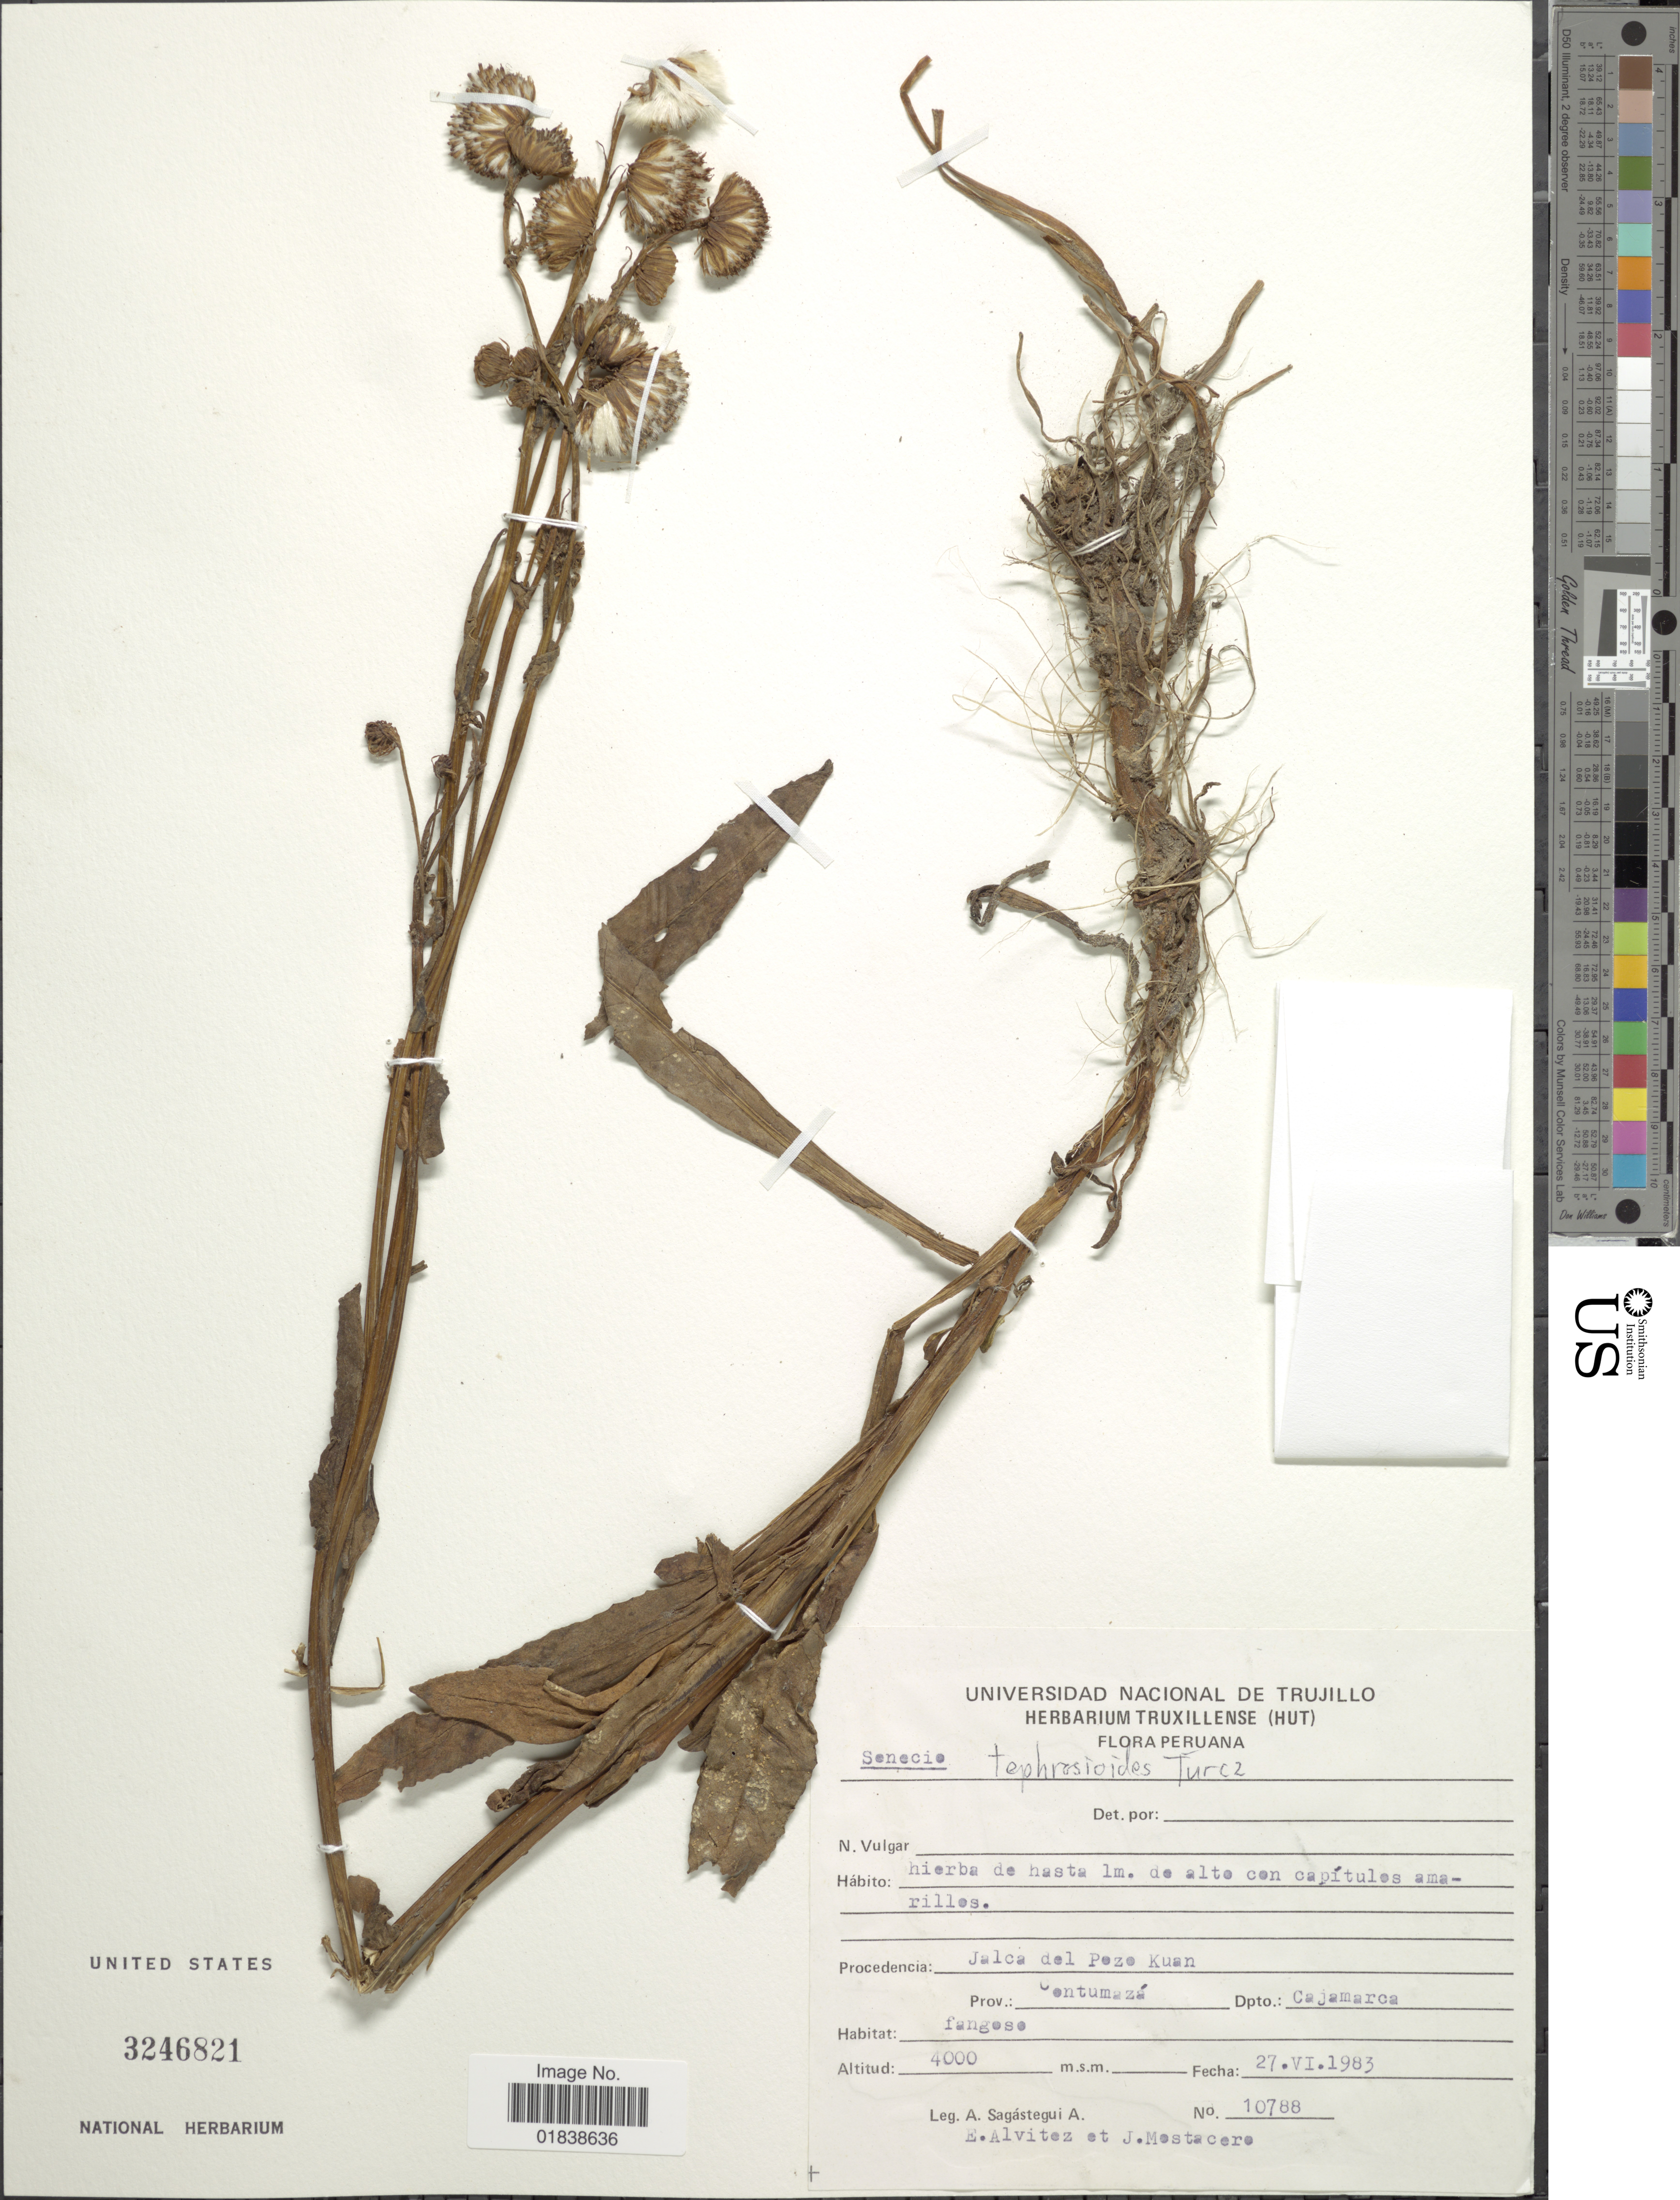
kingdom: Plantae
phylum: Tracheophyta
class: Magnoliopsida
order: Asterales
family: Asteraceae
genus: Senecio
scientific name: Senecio tephrosioides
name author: Turcz.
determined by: Salomon, Luciana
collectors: A. Sagástegui A., E. Alvitez I. & J. Mostacero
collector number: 10788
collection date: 1983-06-27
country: Peru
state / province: Cajamarca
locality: Jalca del Pozo Kuan, Prov. Contumazá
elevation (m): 4000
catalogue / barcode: US 3246821